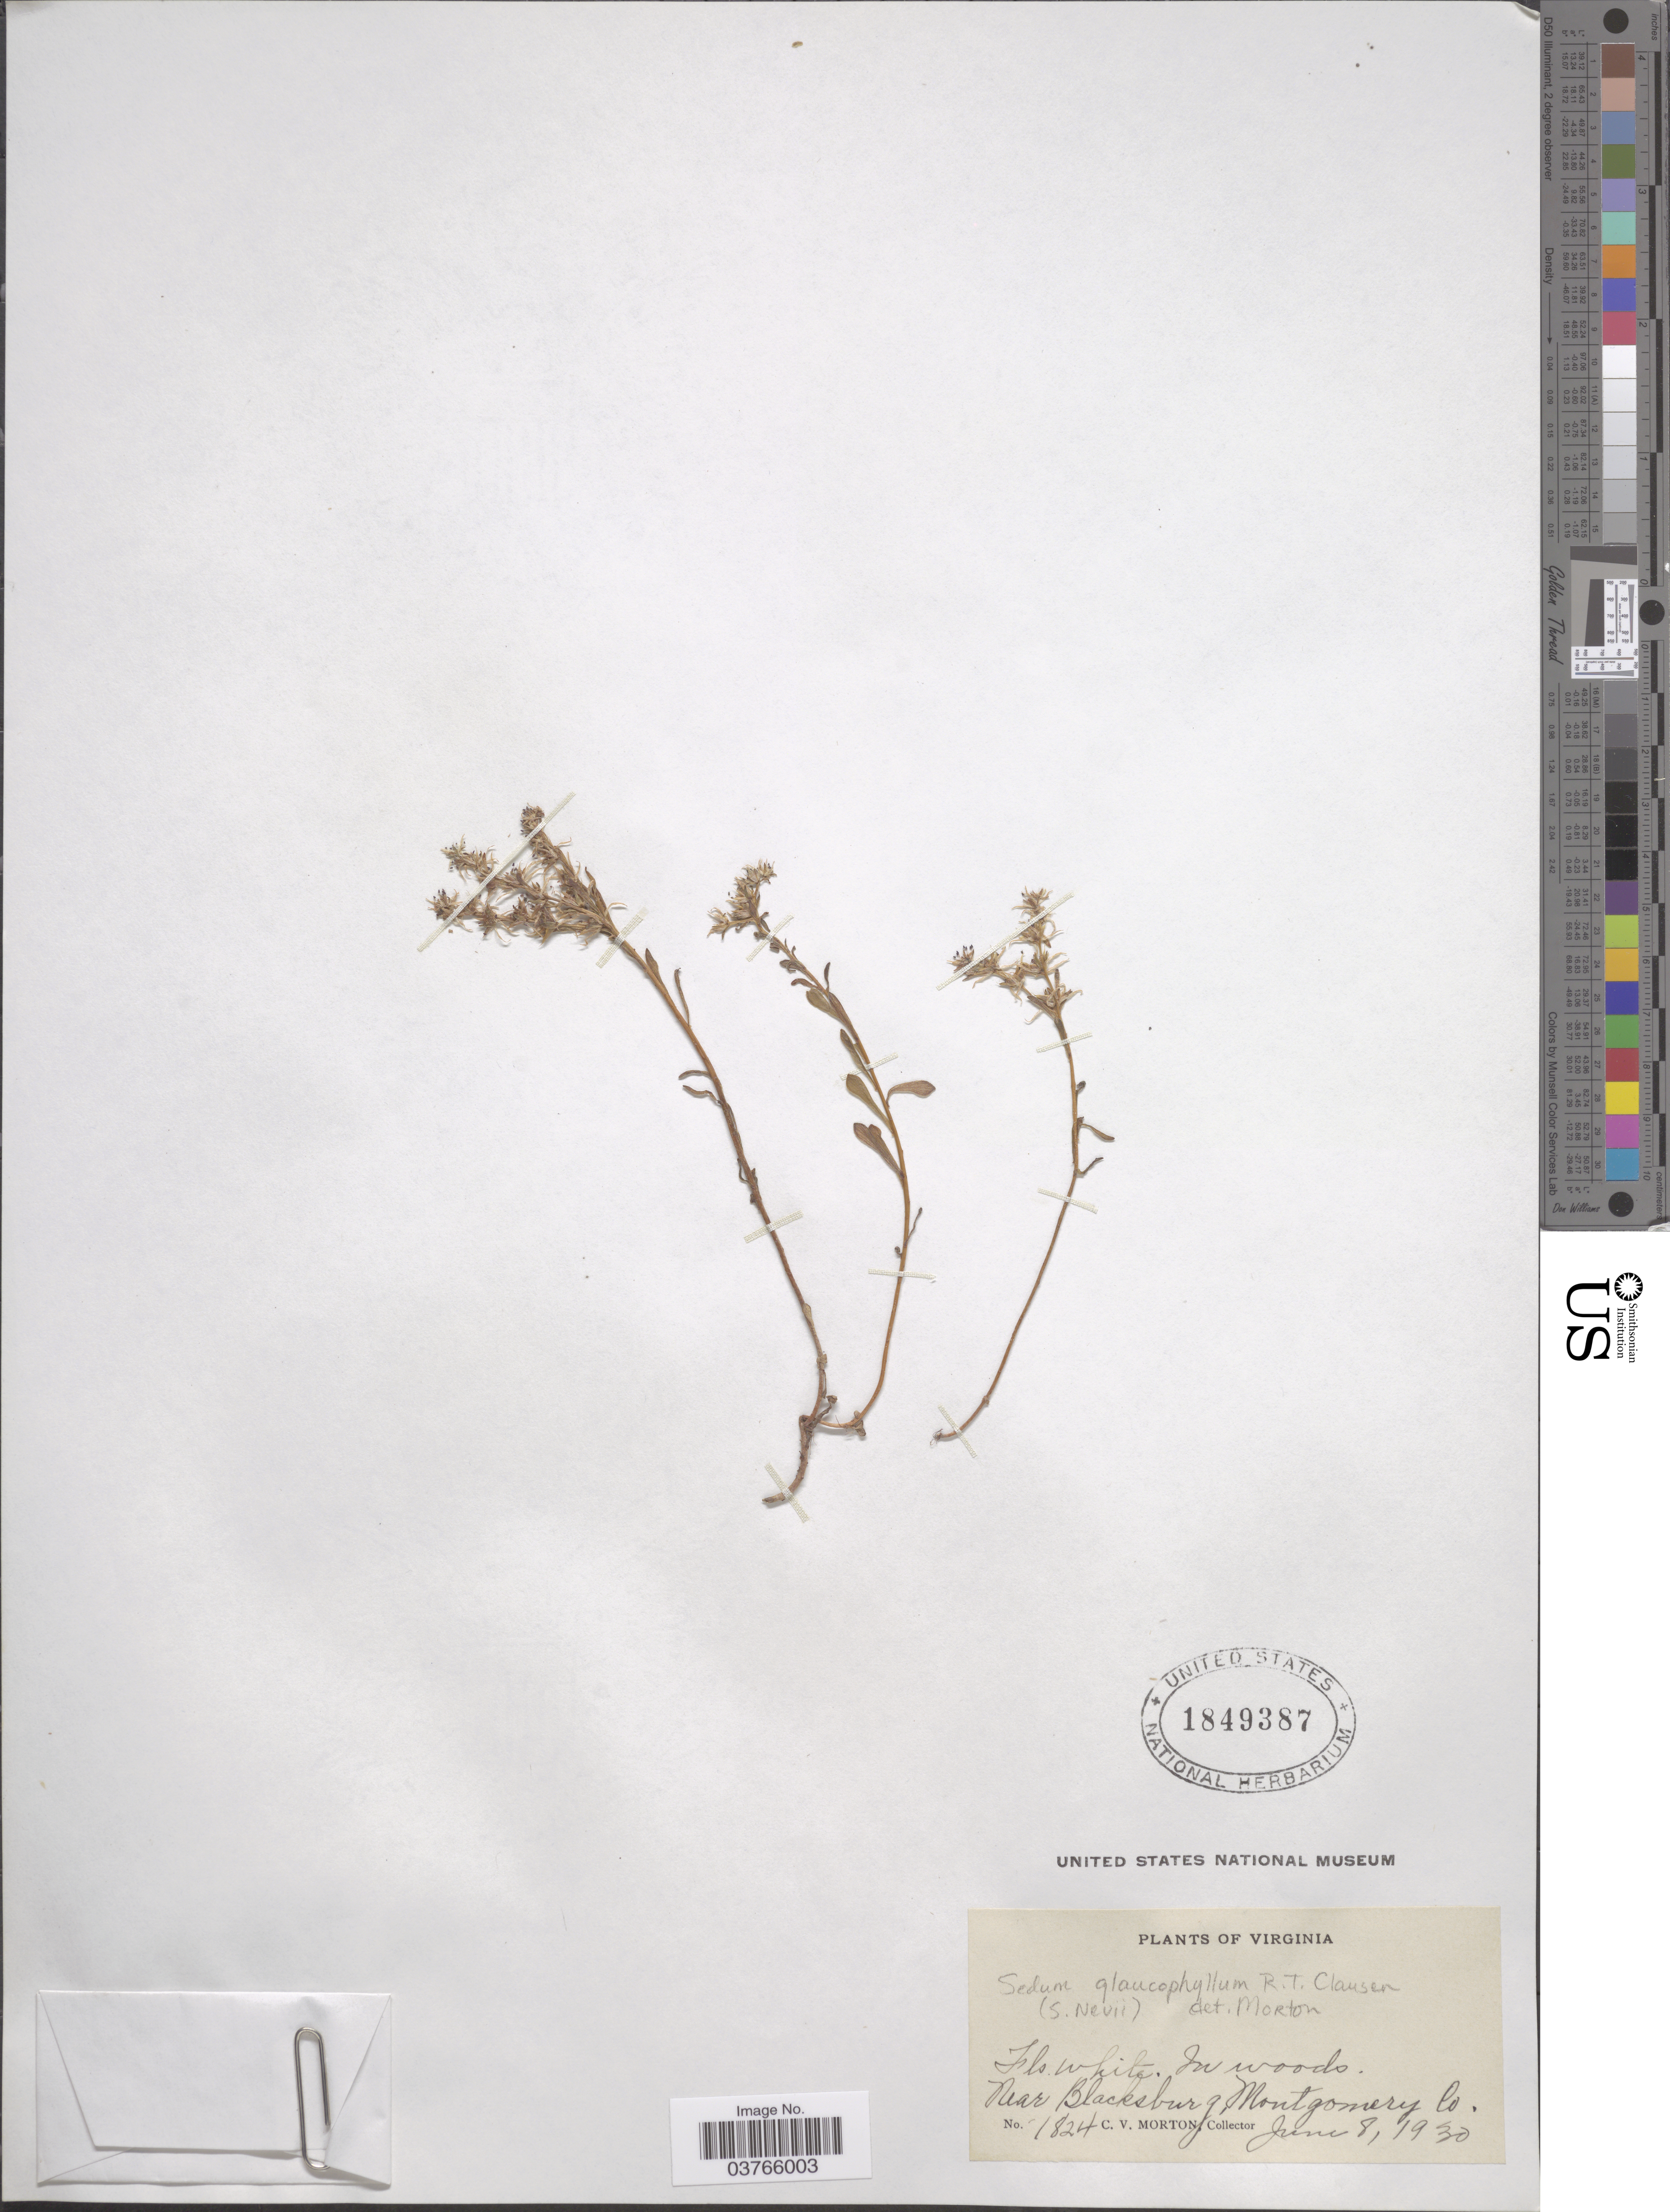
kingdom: Plantae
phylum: Tracheophyta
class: Magnoliopsida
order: Saxifragales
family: Crassulaceae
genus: Sedum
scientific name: Sedum glaucophyllum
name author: R.T. Clausen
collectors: C. V. Morton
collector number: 1824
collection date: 1930-06-08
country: United States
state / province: Virginia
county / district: Montgomery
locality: Near Blacksburg, Montgomery Co.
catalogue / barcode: US 1849387